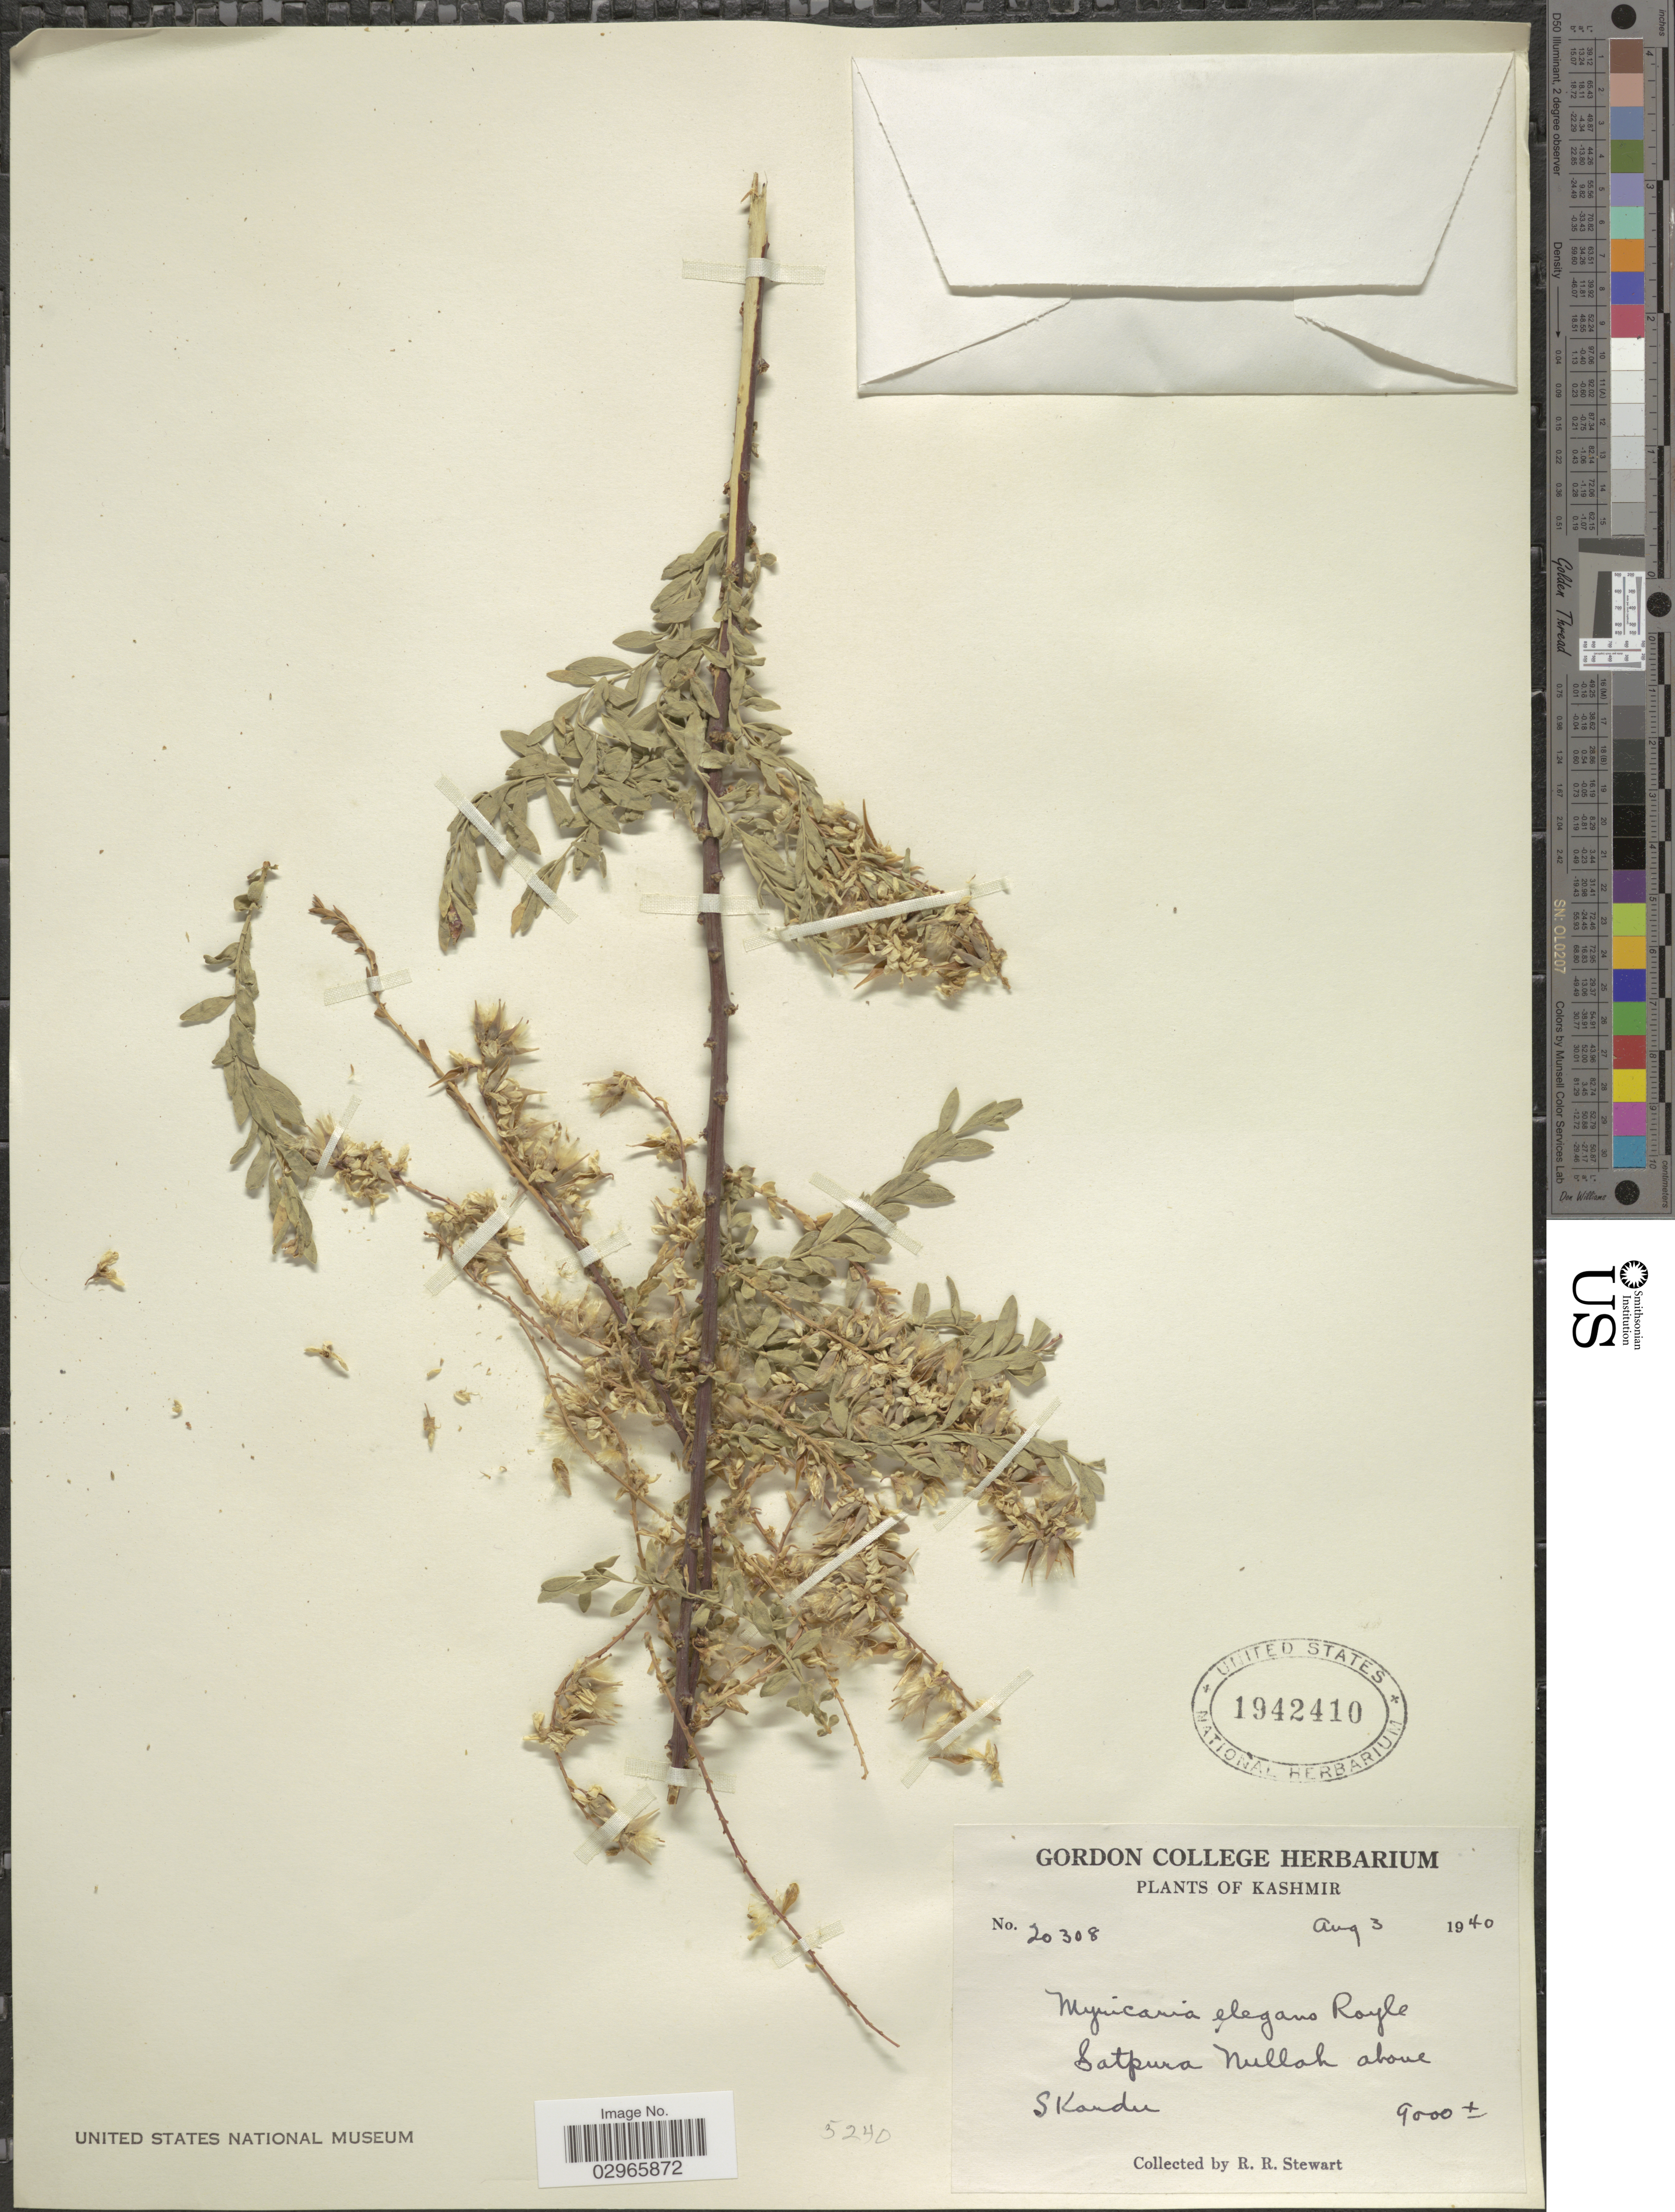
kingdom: Plantae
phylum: Tracheophyta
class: Magnoliopsida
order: Caryophyllales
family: Tamaricaceae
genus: Myrtama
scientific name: Myrtama elegans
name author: (Royle) Kinzik.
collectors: R. Stewart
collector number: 20308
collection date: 1940-08-03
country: Pakistan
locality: Kashmir. Satpura Nullah above Skardu.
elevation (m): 2743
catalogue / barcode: US 1942410